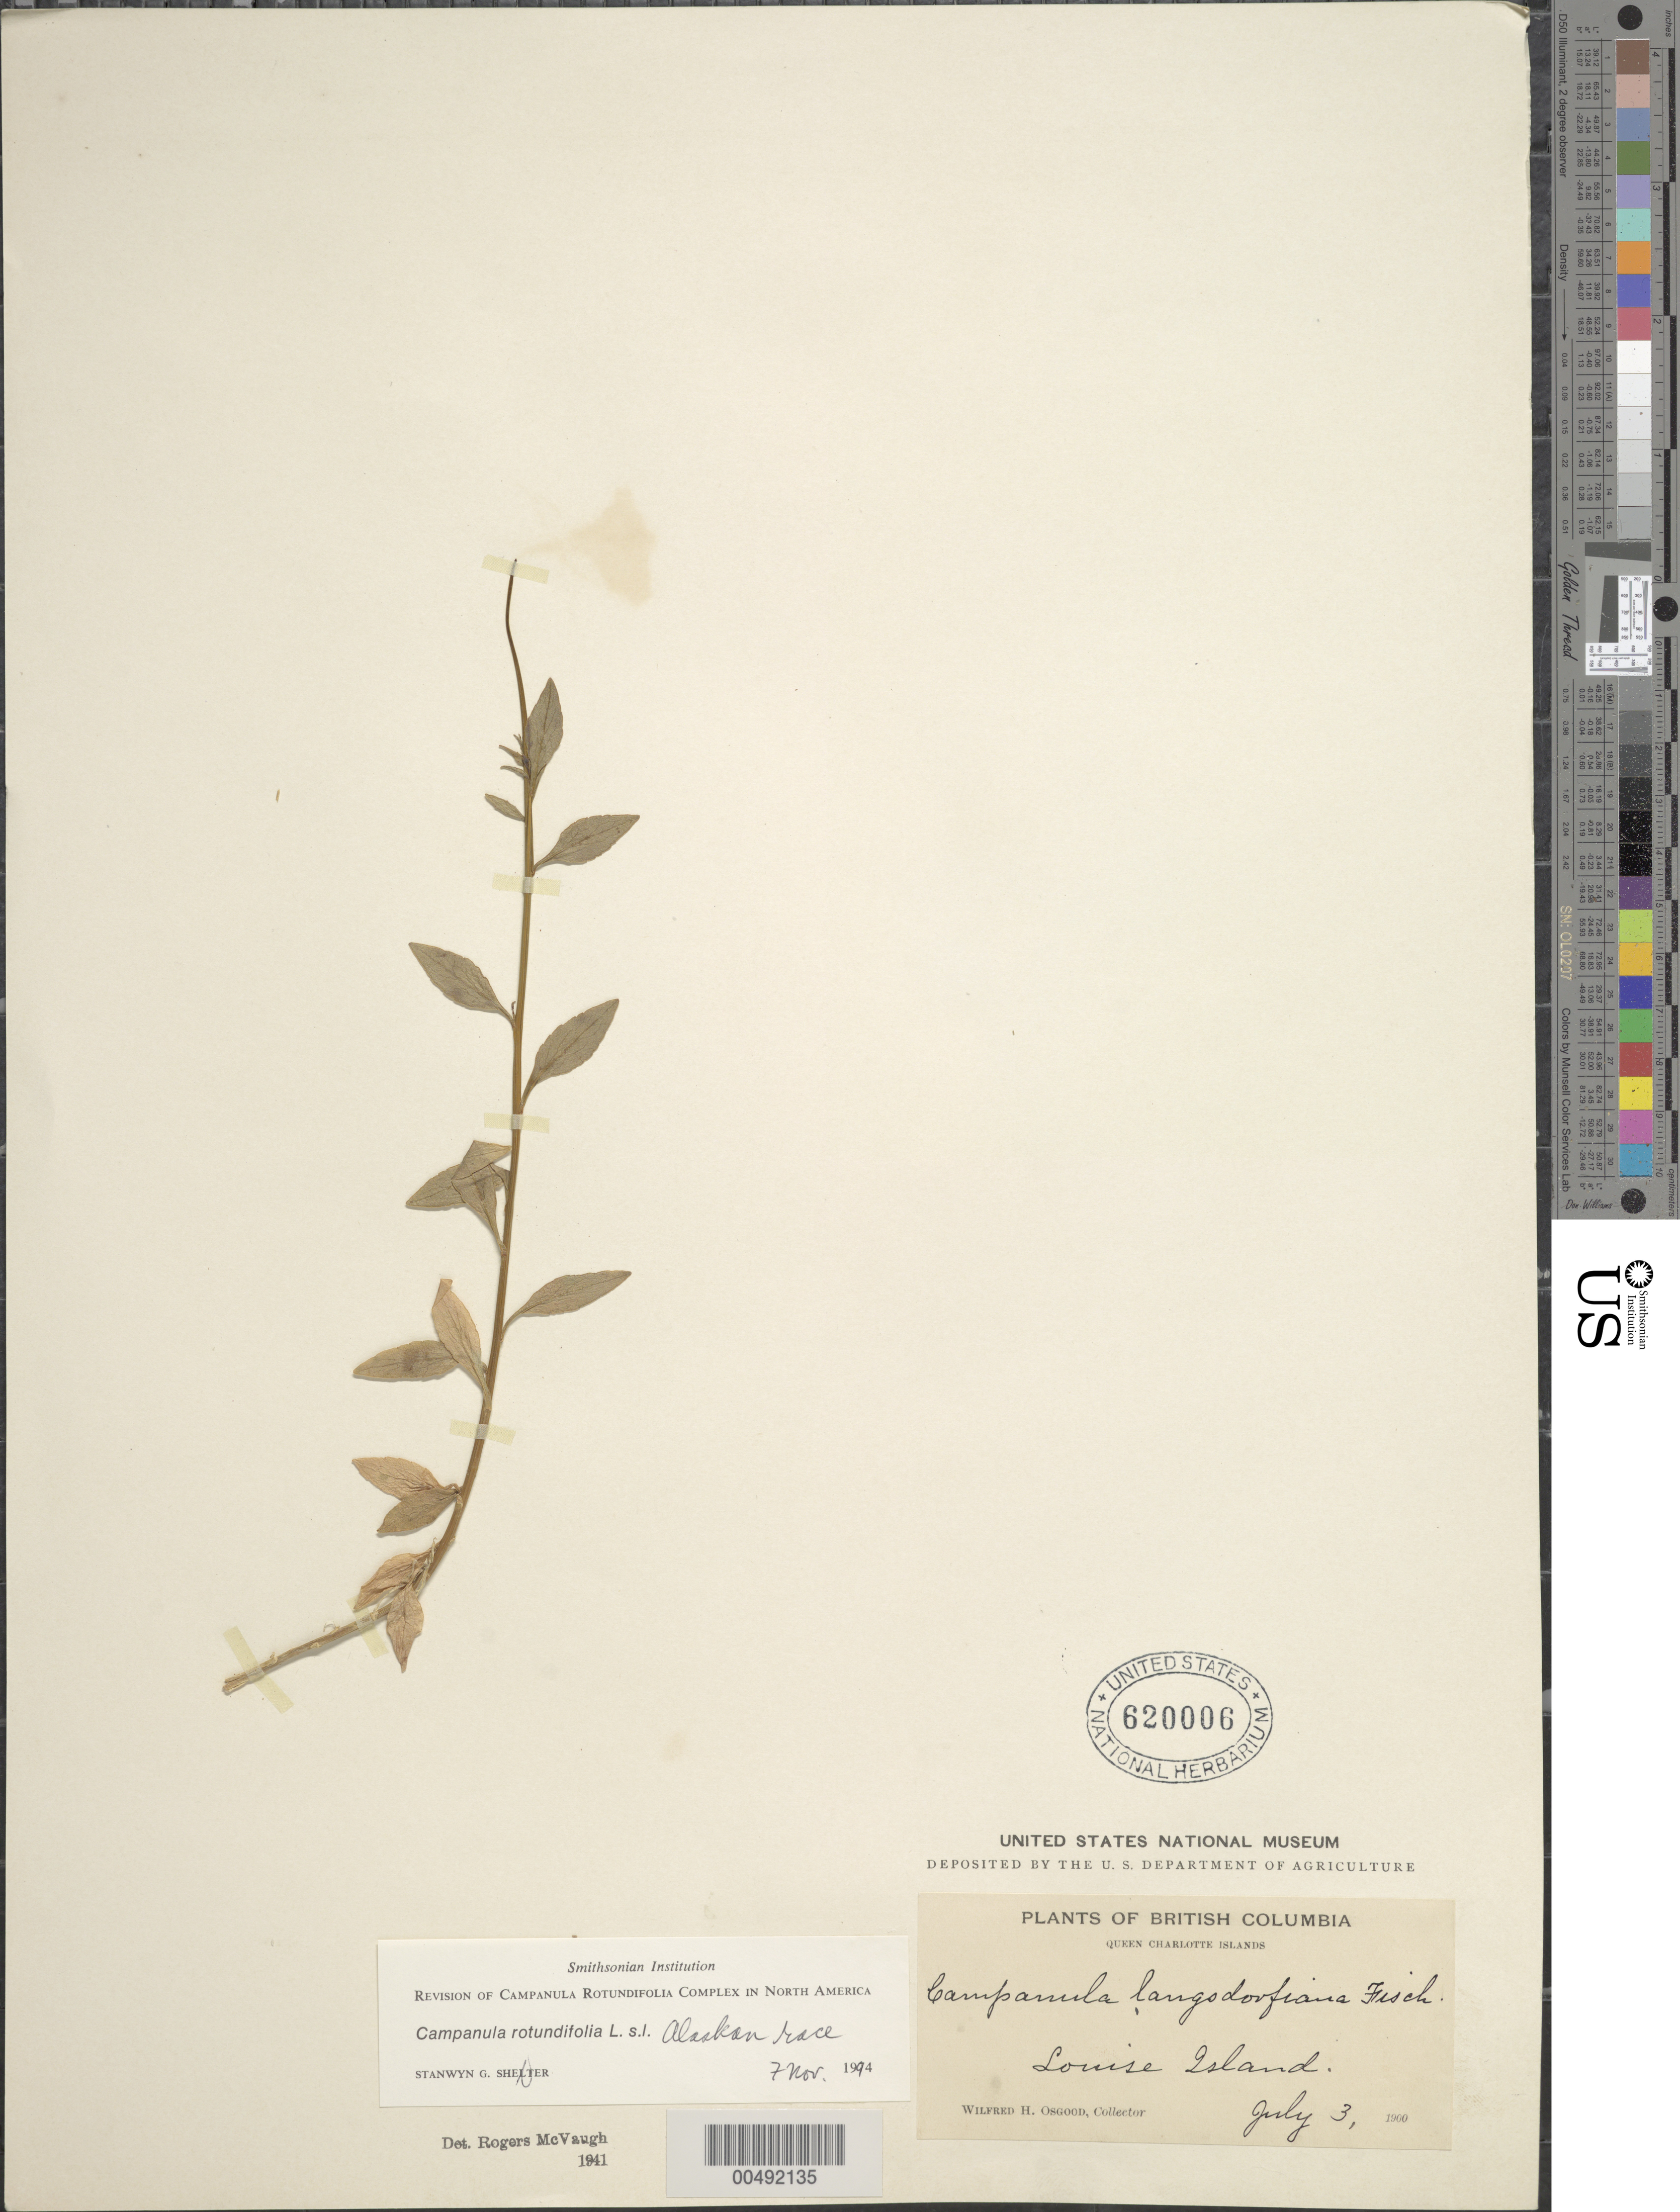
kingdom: Plantae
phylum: Tracheophyta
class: Magnoliopsida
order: Asterales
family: Campanulaceae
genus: Campanula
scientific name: Campanula rotundifolia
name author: L.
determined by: Shetler, Stanwyn G., (US), NMNH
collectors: W. Osgood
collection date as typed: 03 Jul 1900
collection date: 1900-07-03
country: Canada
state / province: British Columbia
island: Louise Island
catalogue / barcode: US 620006